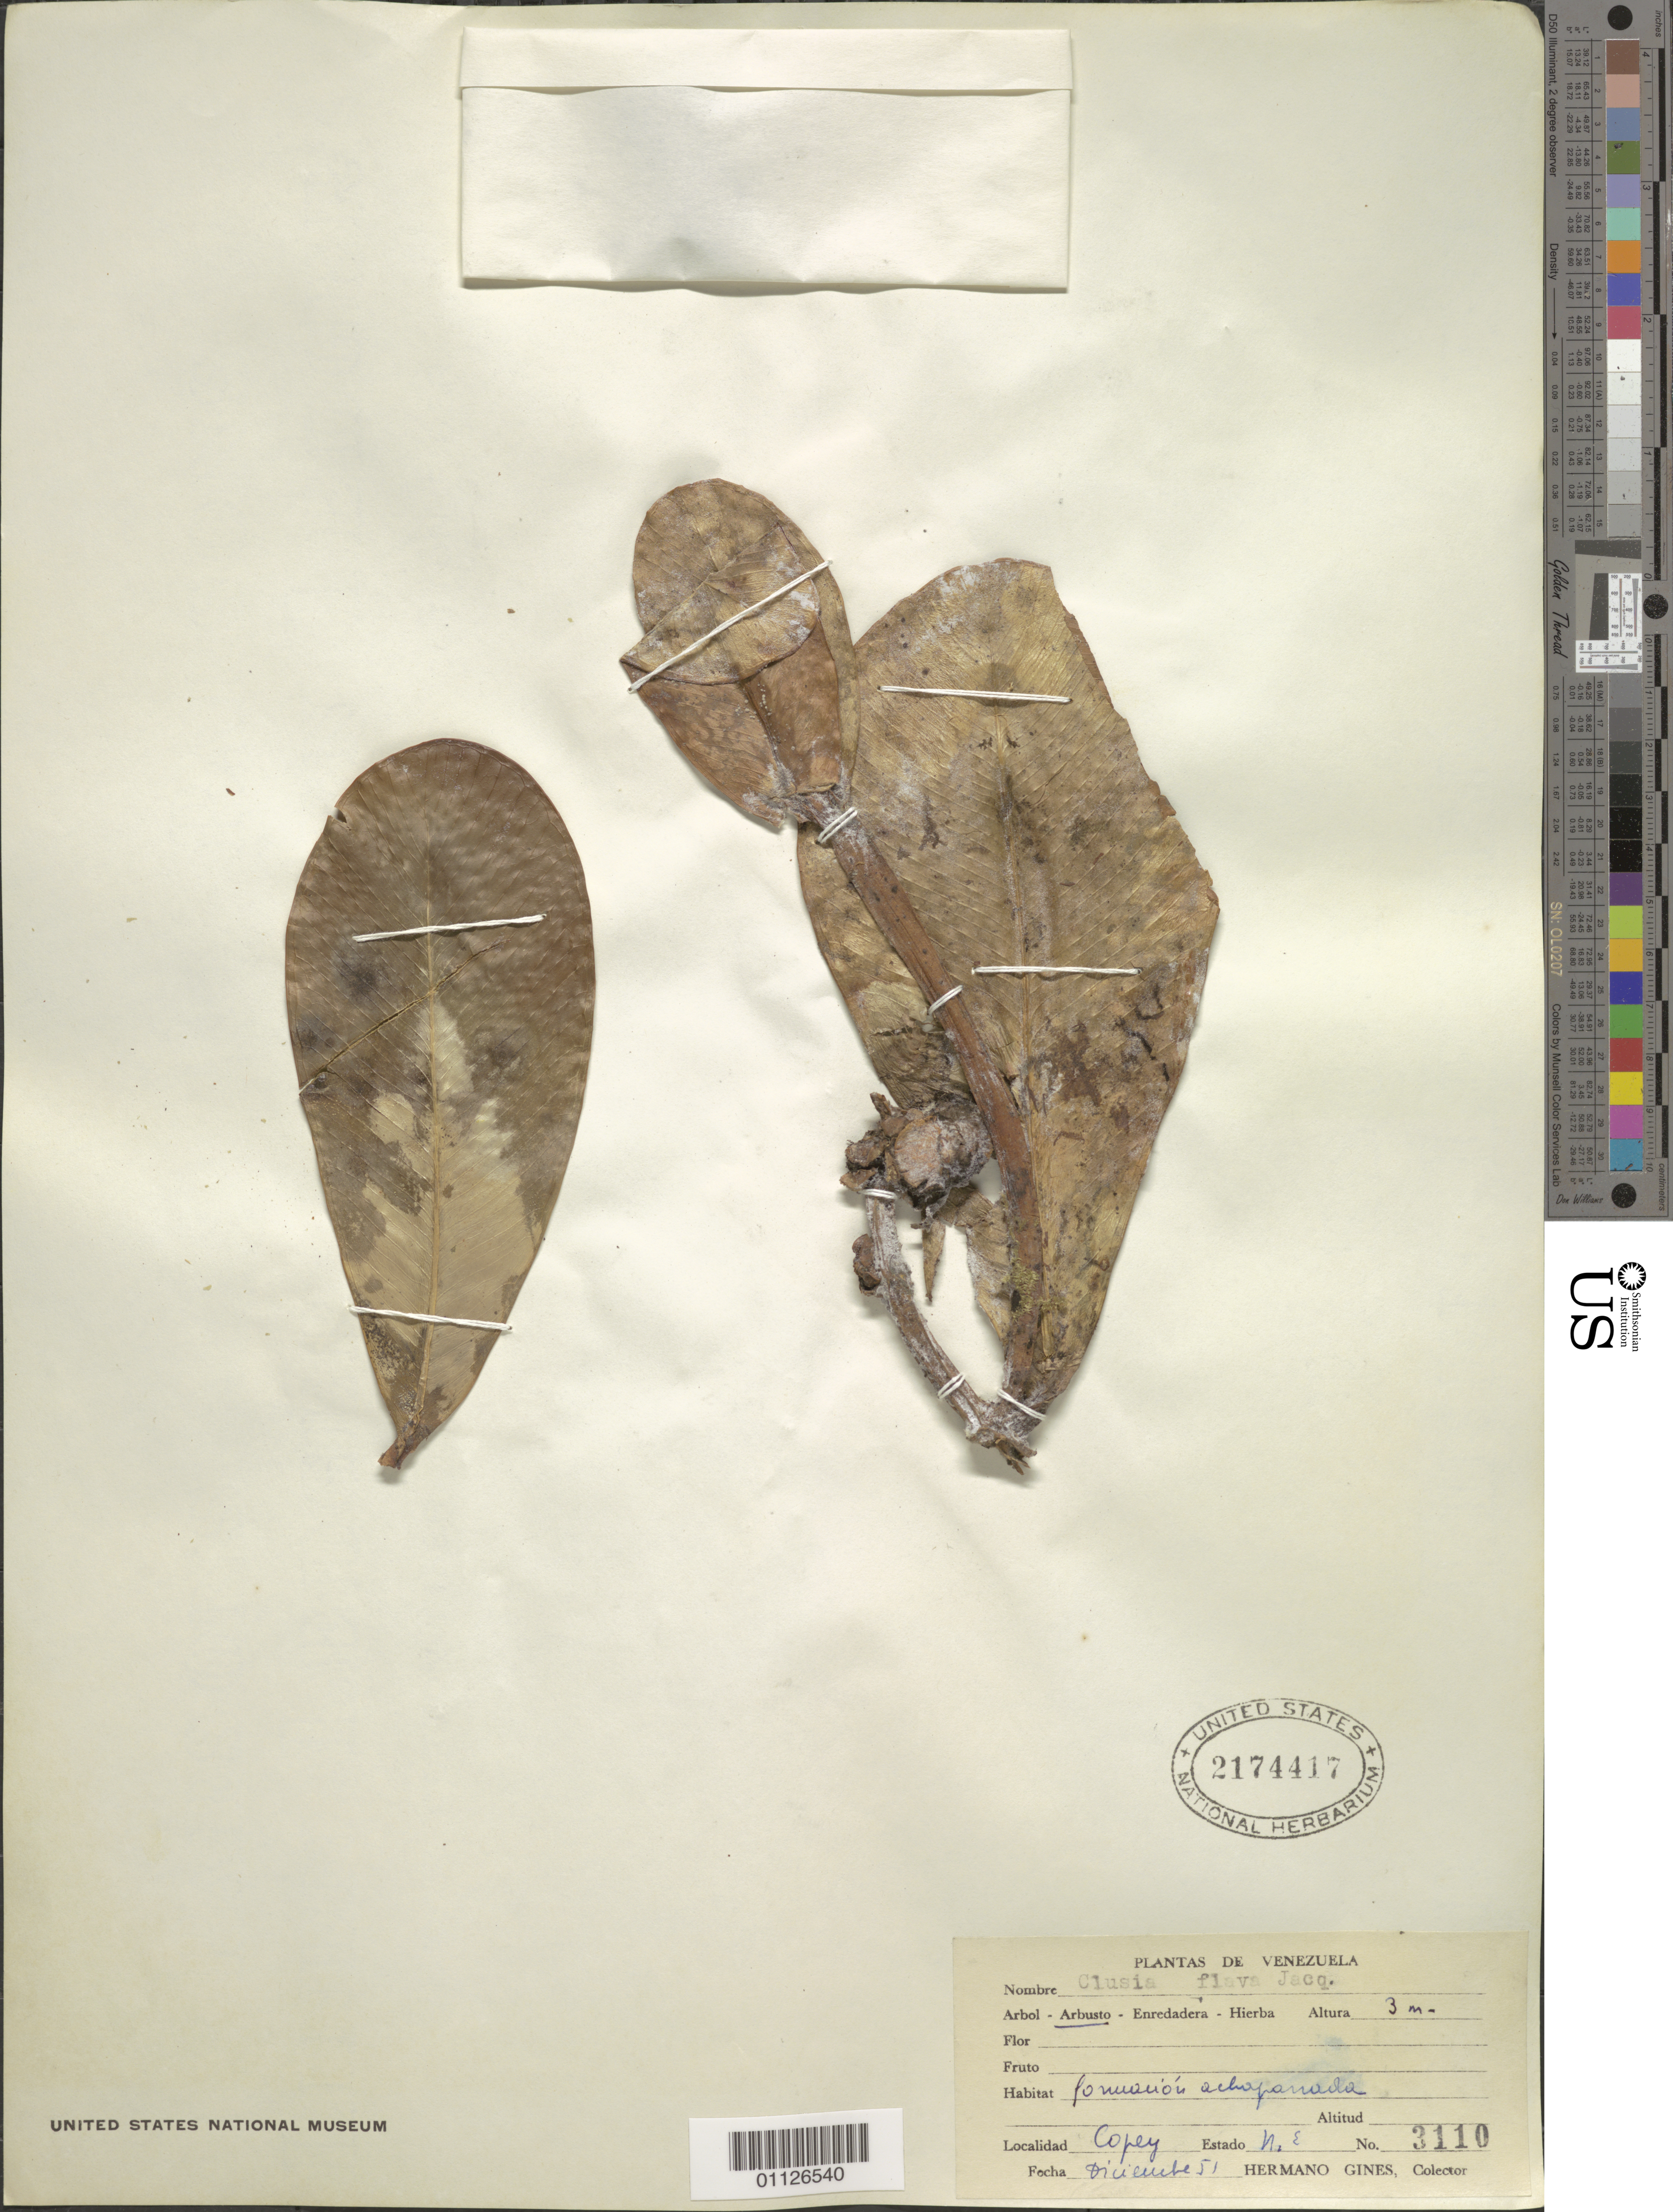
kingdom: Plantae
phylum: Tracheophyta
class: Magnoliopsida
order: Malpighiales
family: Clusiaceae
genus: Clusia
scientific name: Clusia flava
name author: Jacq.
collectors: Bro. Gines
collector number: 3110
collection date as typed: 01 Dec 1951 to 31 Dec 1951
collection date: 1951-12-01/1951-12-31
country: Venezuela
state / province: Nueva Esparta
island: Margarita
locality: Copey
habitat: formación achaparrada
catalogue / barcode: US 2174417